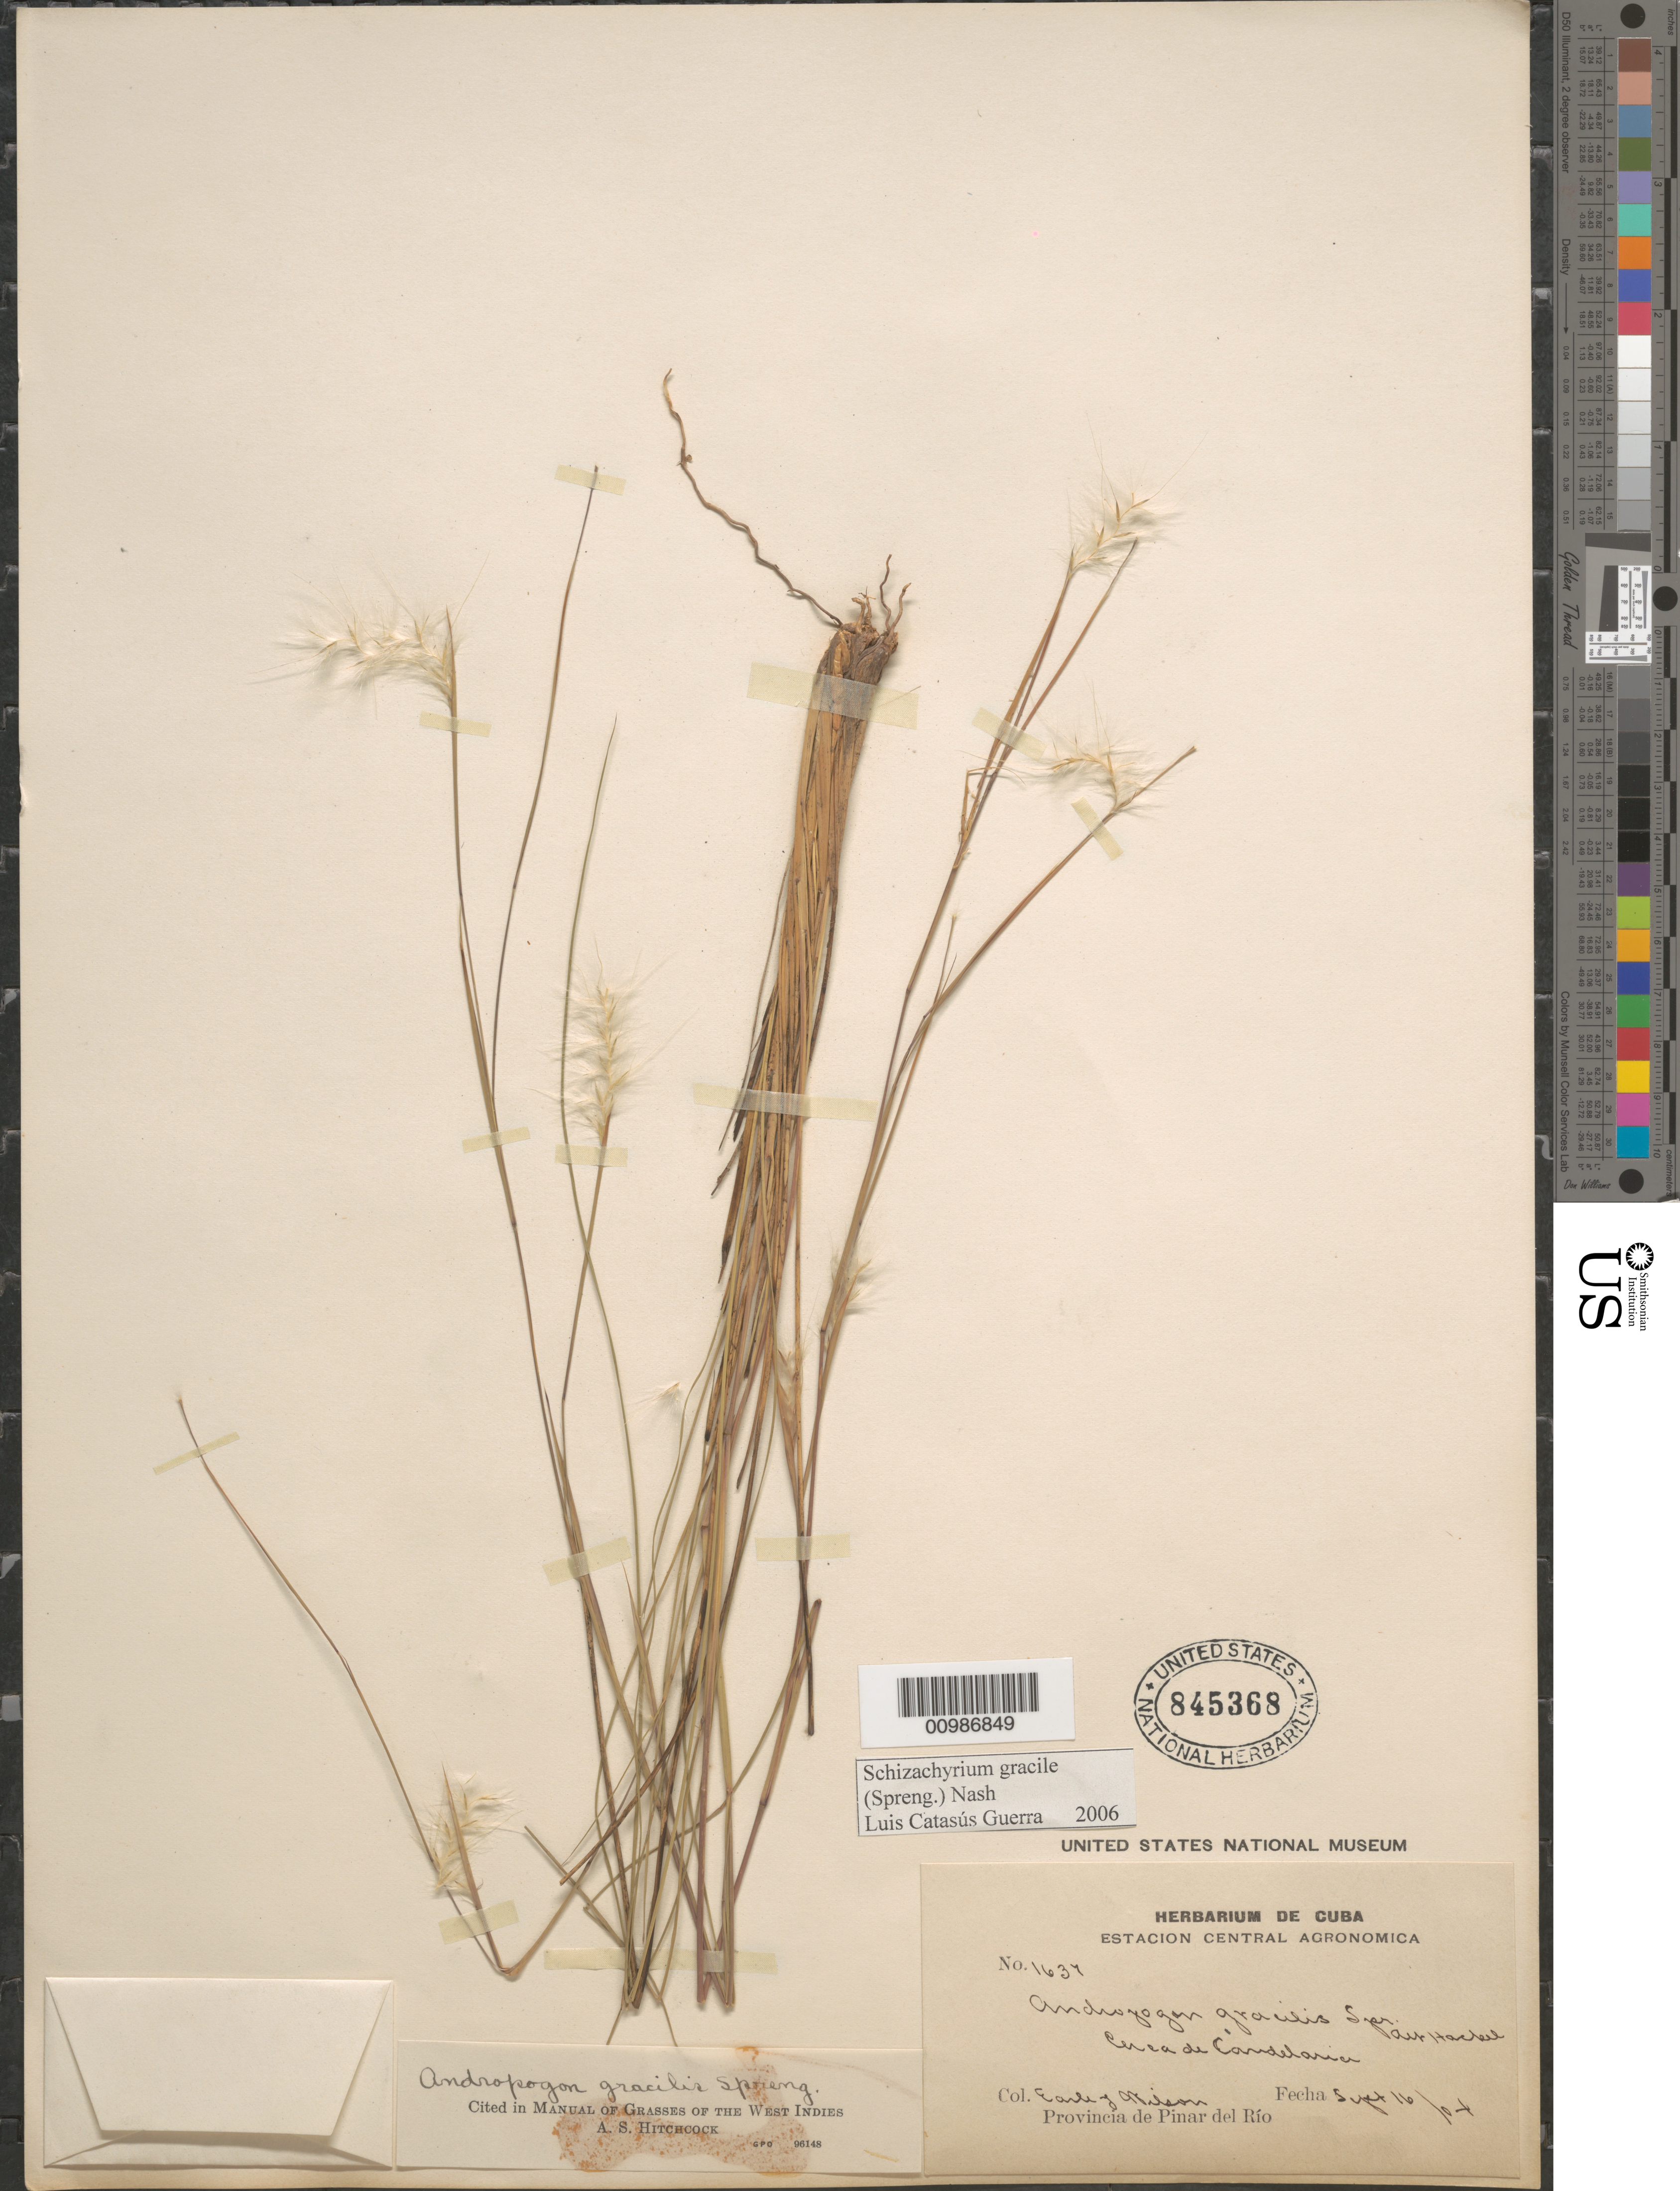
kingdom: Plantae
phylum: Tracheophyta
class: Liliopsida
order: Poales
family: Poaceae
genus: Andropogon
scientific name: Andropogon gracilis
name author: Spreng.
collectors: F. S. Earle & P. Wilson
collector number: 1634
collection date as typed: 16 Sep 1904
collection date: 1904-09-16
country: Cuba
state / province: Pinar del Rio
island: Cuba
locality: Pinar del Rio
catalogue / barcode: US 845368